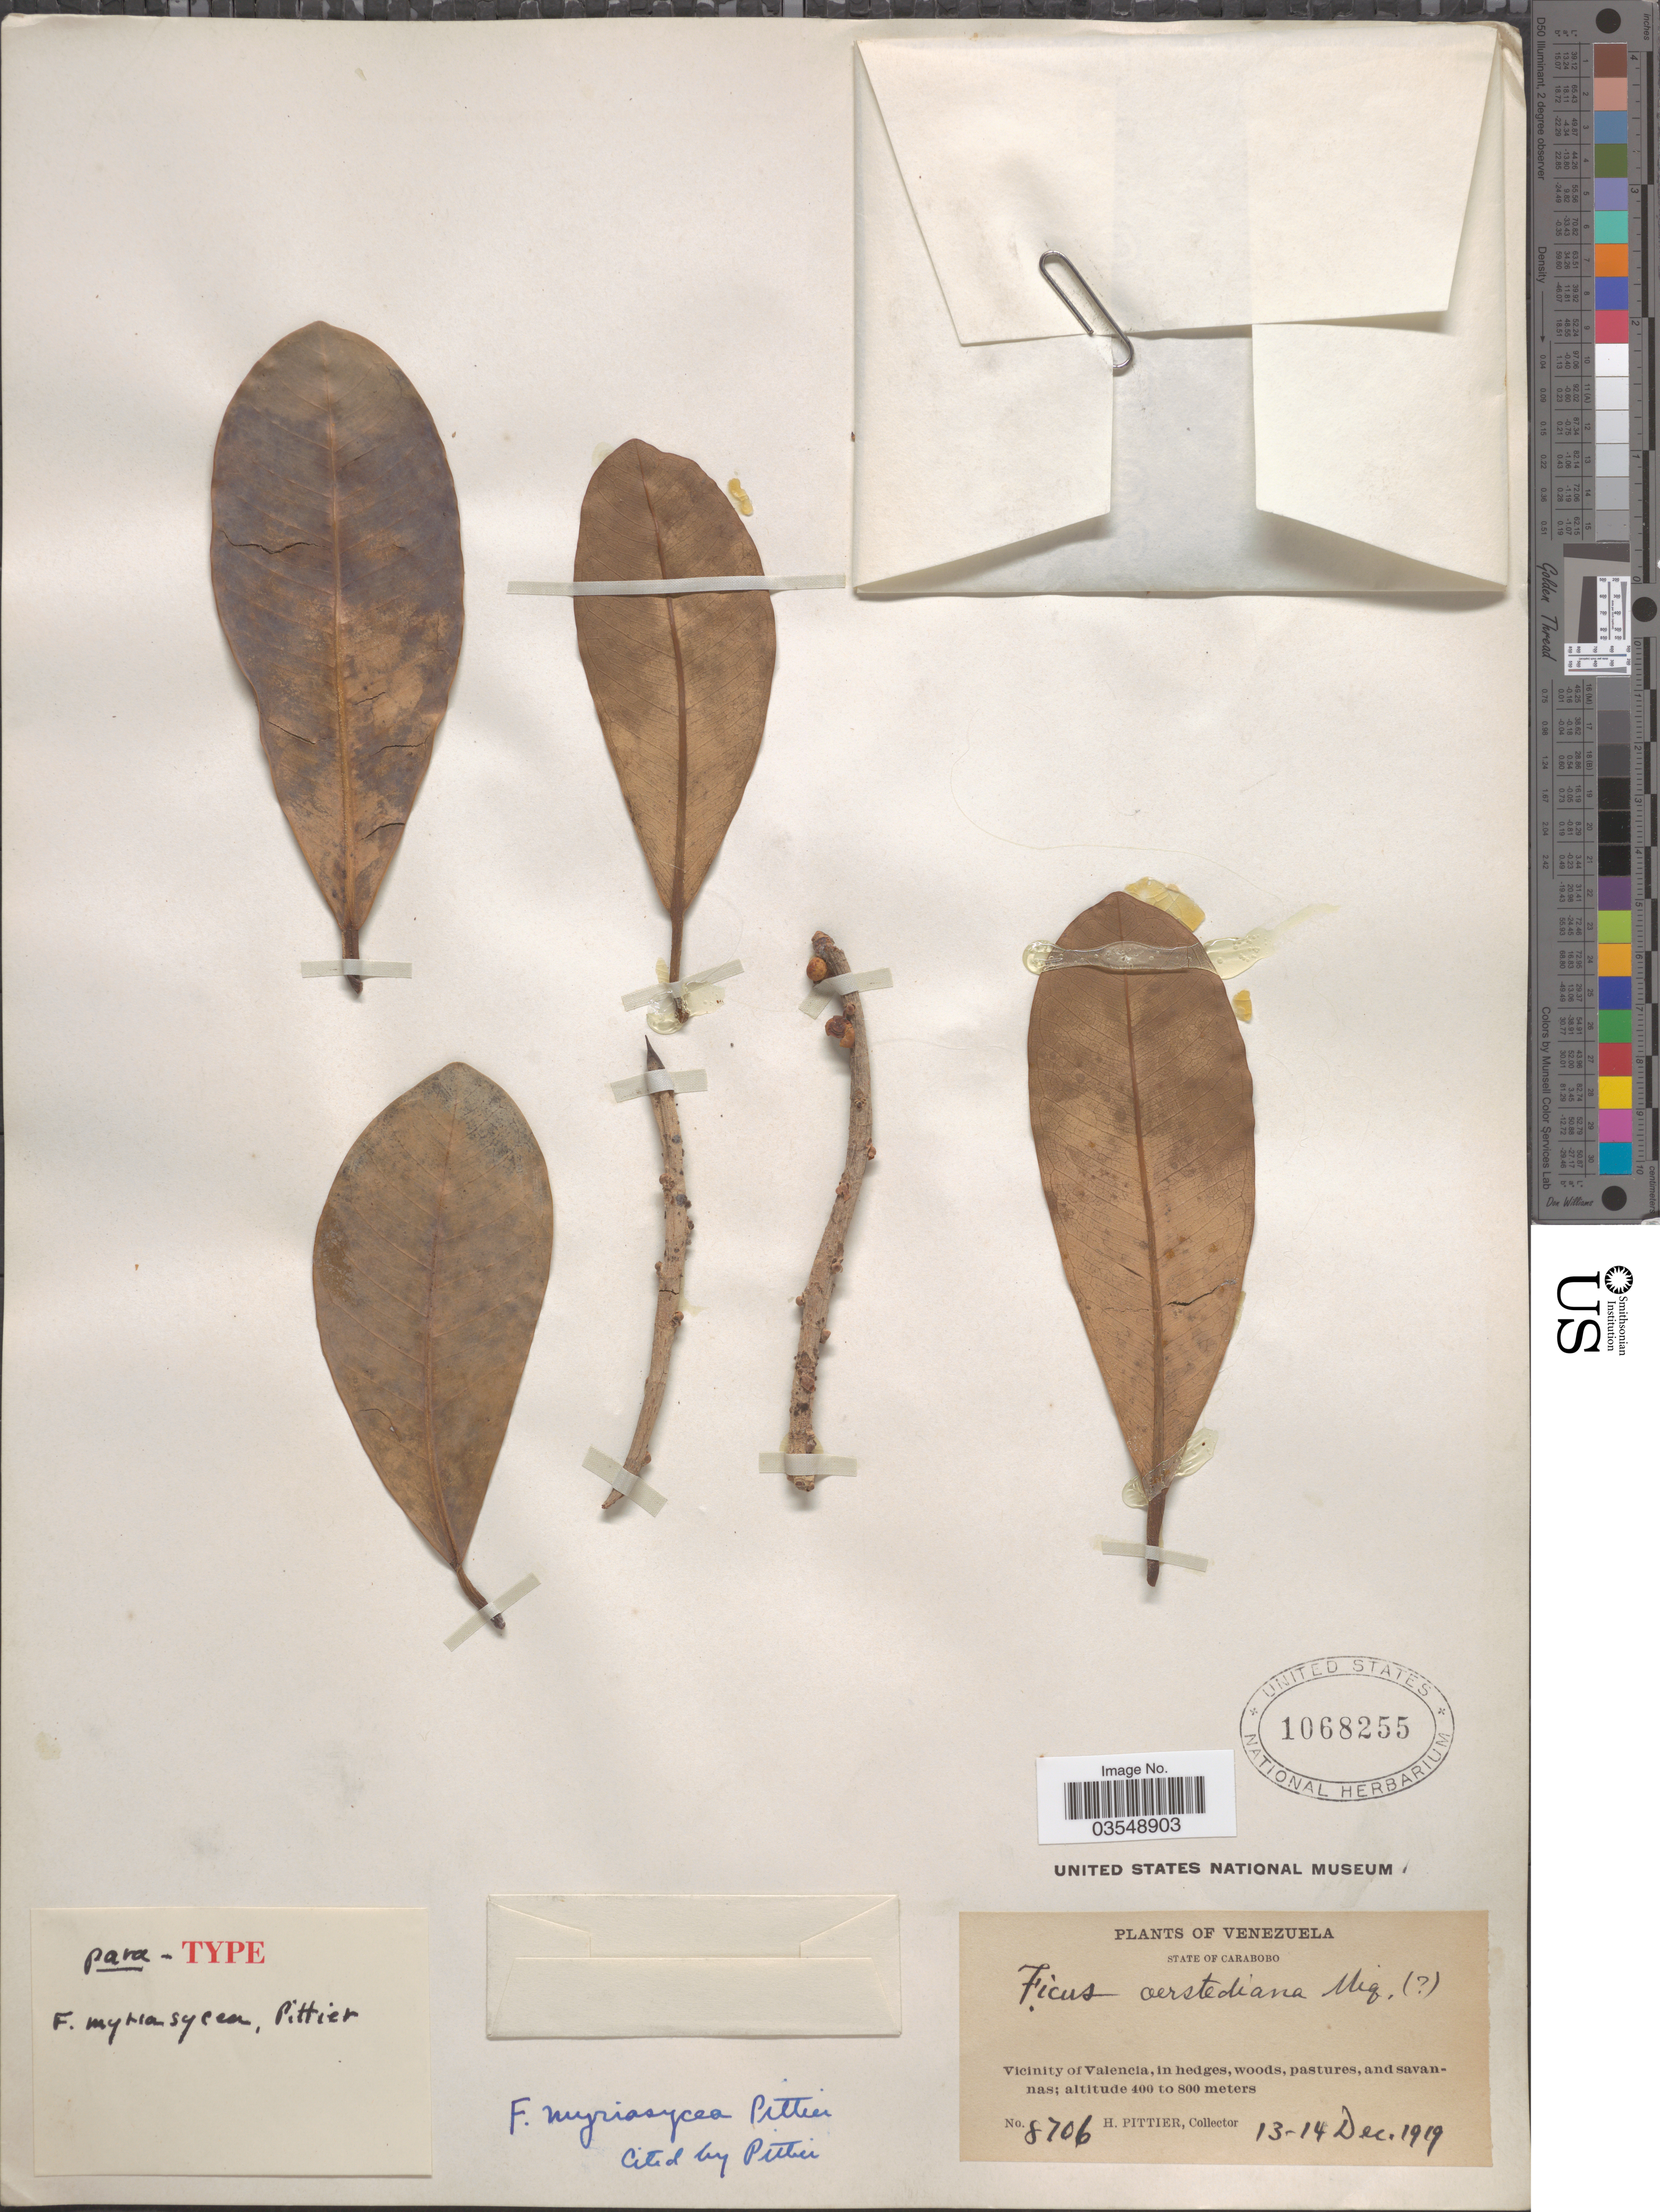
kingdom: Plantae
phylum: Tracheophyta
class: Magnoliopsida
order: Rosales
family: Moraceae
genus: Ficus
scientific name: Ficus myriasycea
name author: Pittier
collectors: H. F. Pittier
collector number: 8706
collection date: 1919-12-13/1919-12-14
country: Venezuela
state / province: Carabobo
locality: Vicinity of Valencia.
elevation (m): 400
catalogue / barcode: US 1068255